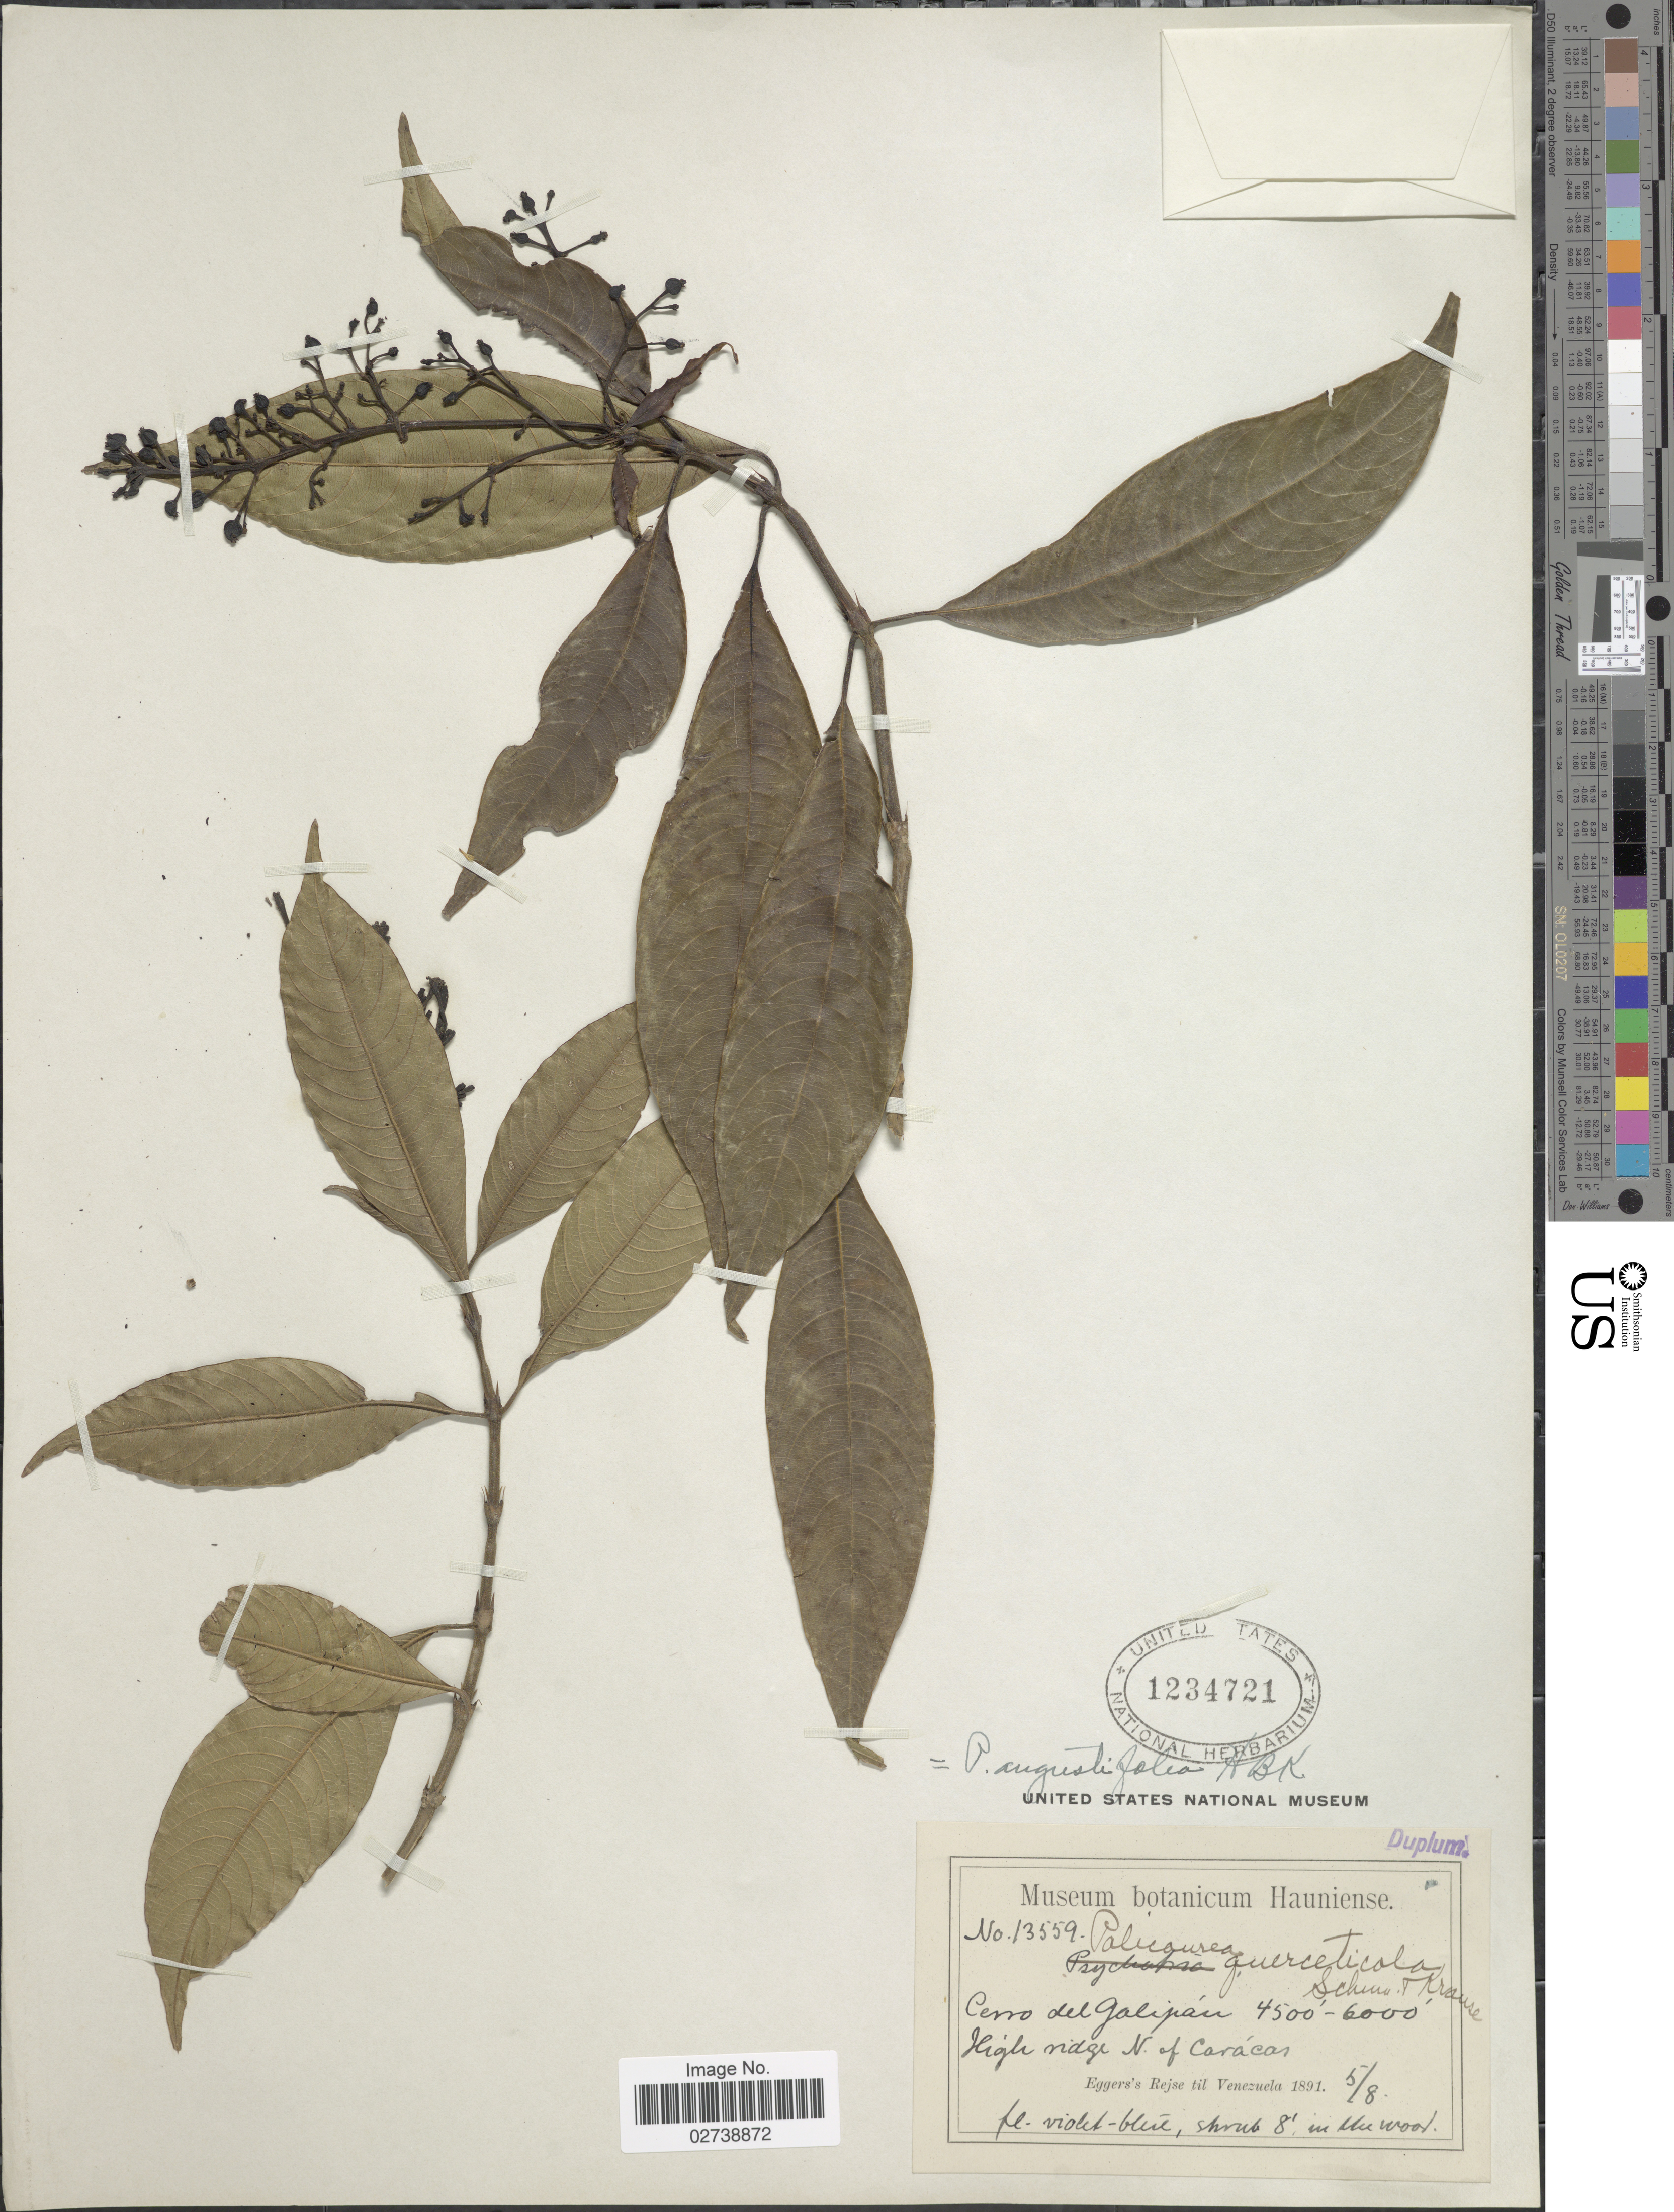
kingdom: Plantae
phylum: Tracheophyta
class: Magnoliopsida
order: Gentianales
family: Rubiaceae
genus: Palicourea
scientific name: Palicourea angustifolia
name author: Kunth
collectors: -. Eggers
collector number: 13559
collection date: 1891-08-05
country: Venezuela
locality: Cerro del Galipan, High ridge N of Carácas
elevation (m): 1372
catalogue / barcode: US 1234721